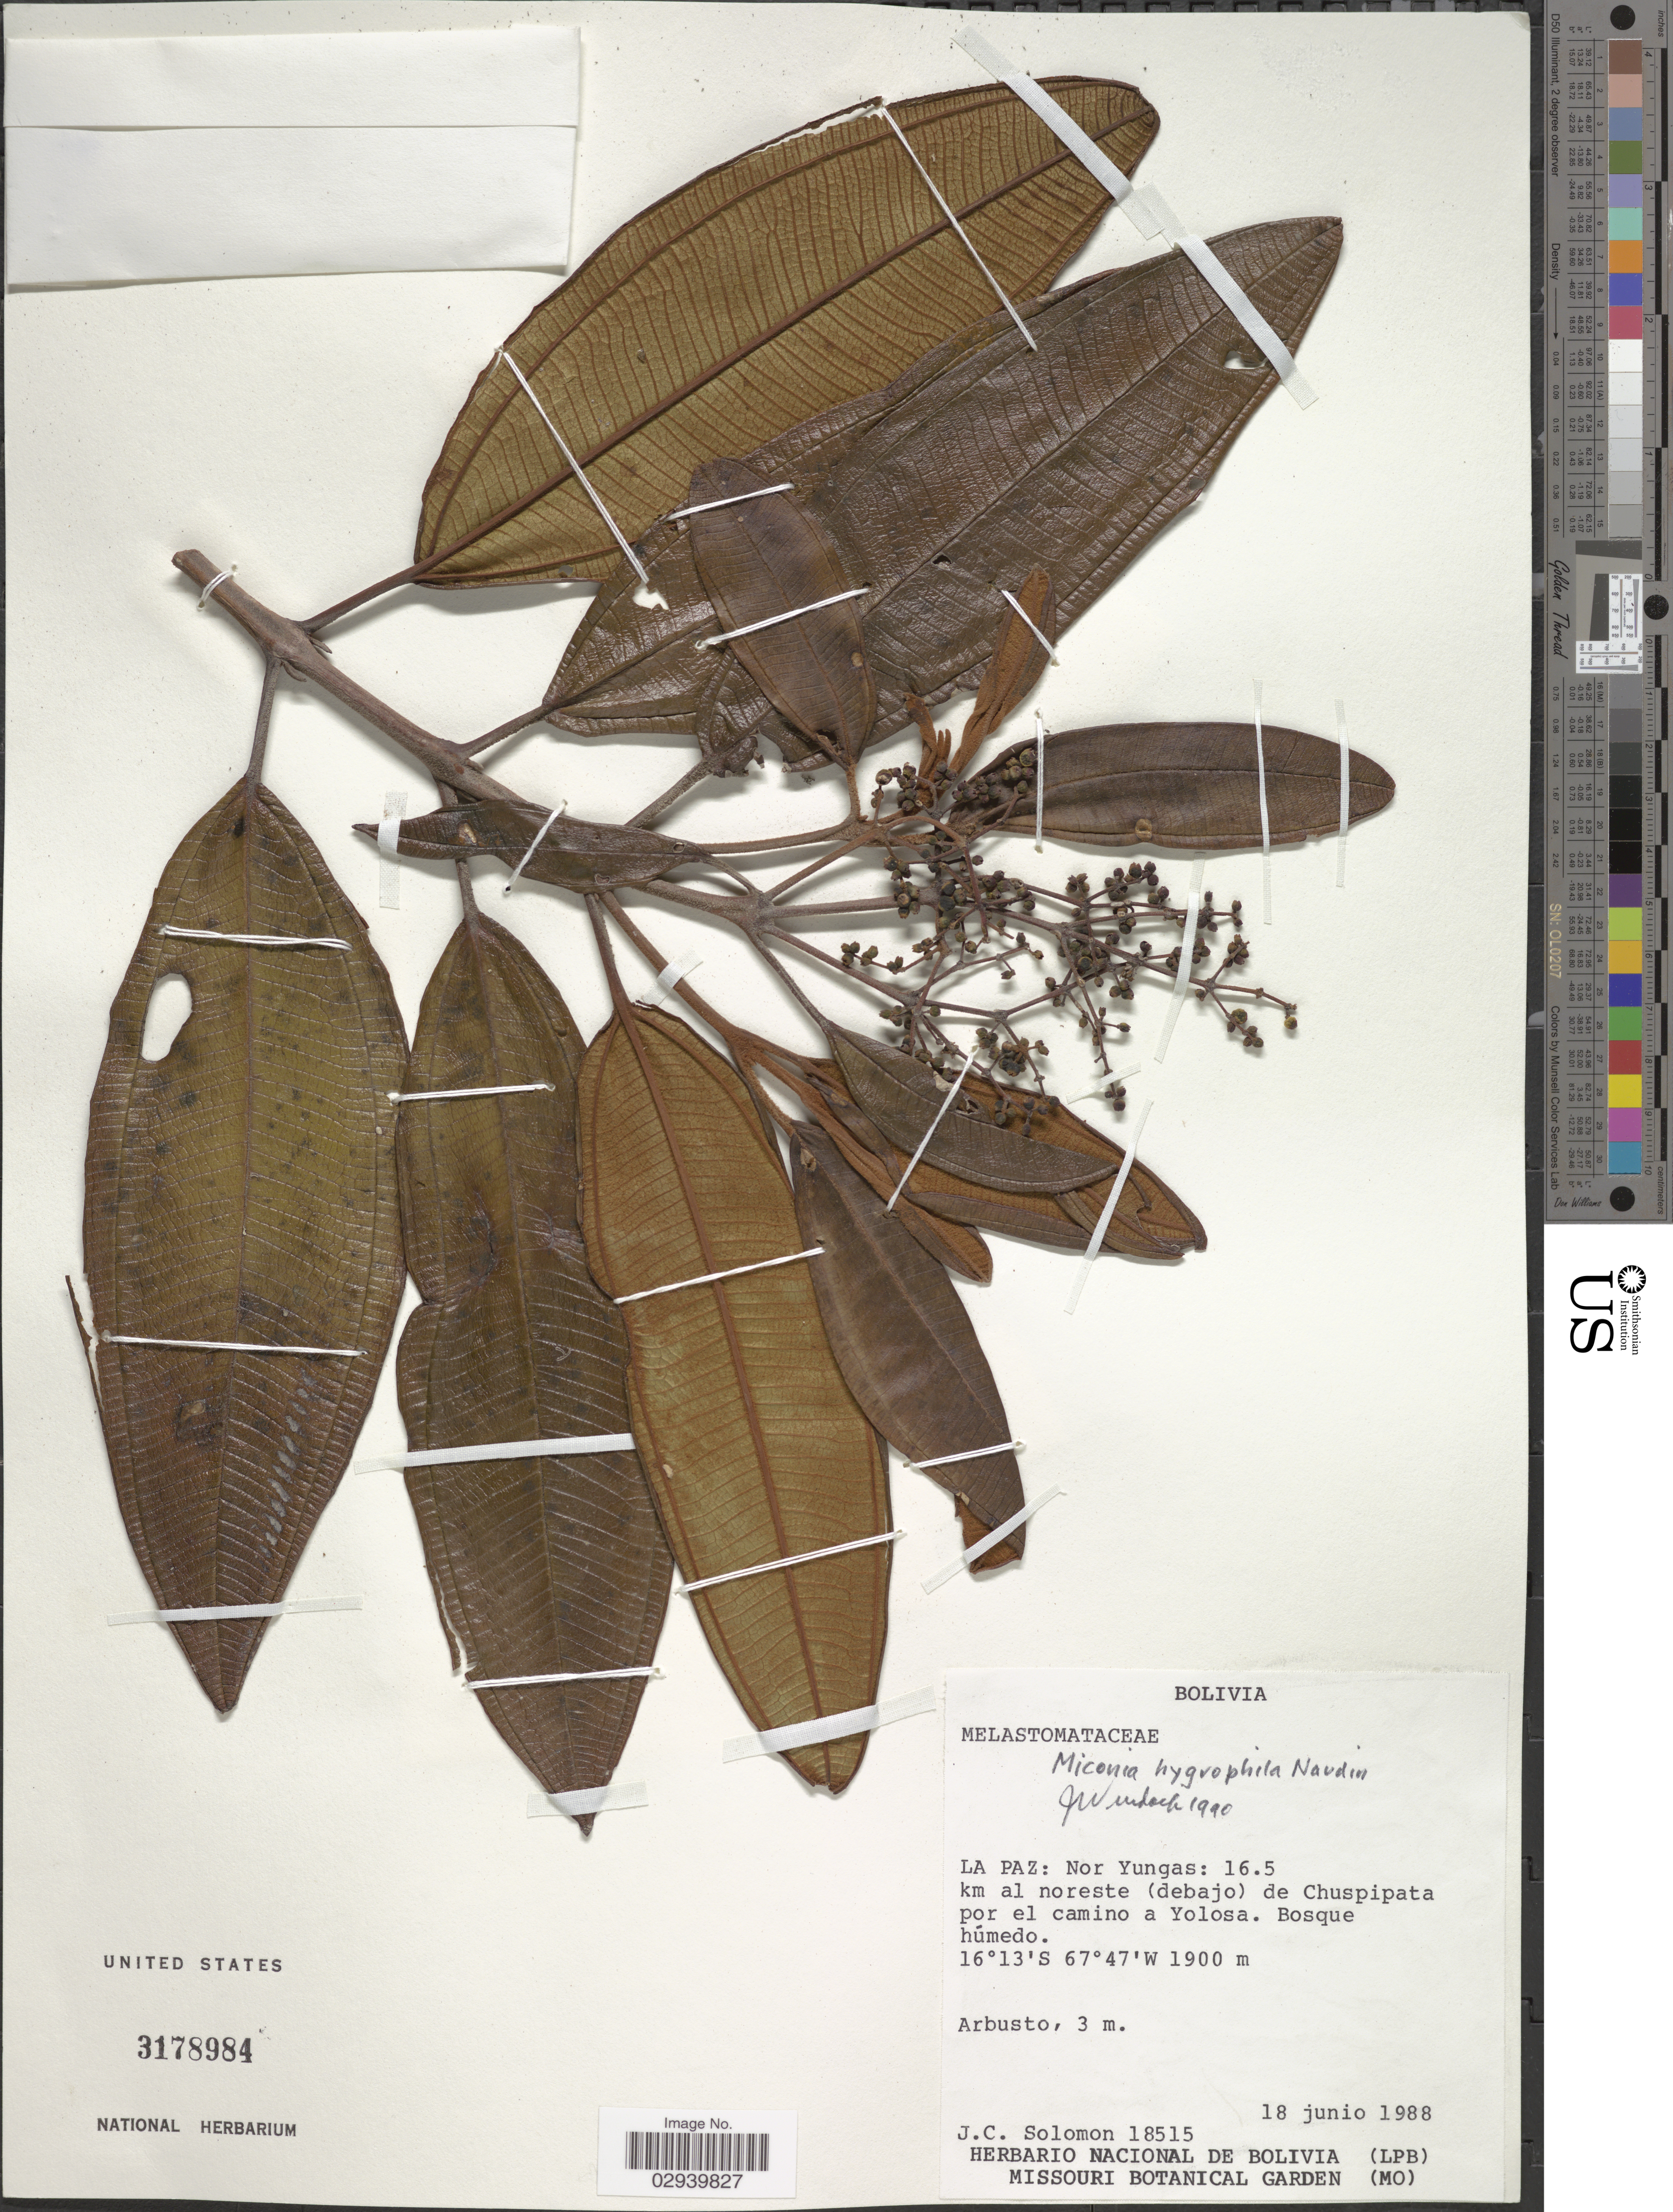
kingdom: Plantae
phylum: Tracheophyta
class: Magnoliopsida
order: Myrtales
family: Melastomataceae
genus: Miconia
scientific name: Miconia hygrophila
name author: Naudin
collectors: J. C. Solomon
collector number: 18515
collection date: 1988-06-18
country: Bolivia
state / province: La Paz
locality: La Paz: Nor Yungas: 16.5 km al noreste (debajo) de Chuspipata por el camino a Yolosa.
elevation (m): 1900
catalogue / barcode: US 3178984